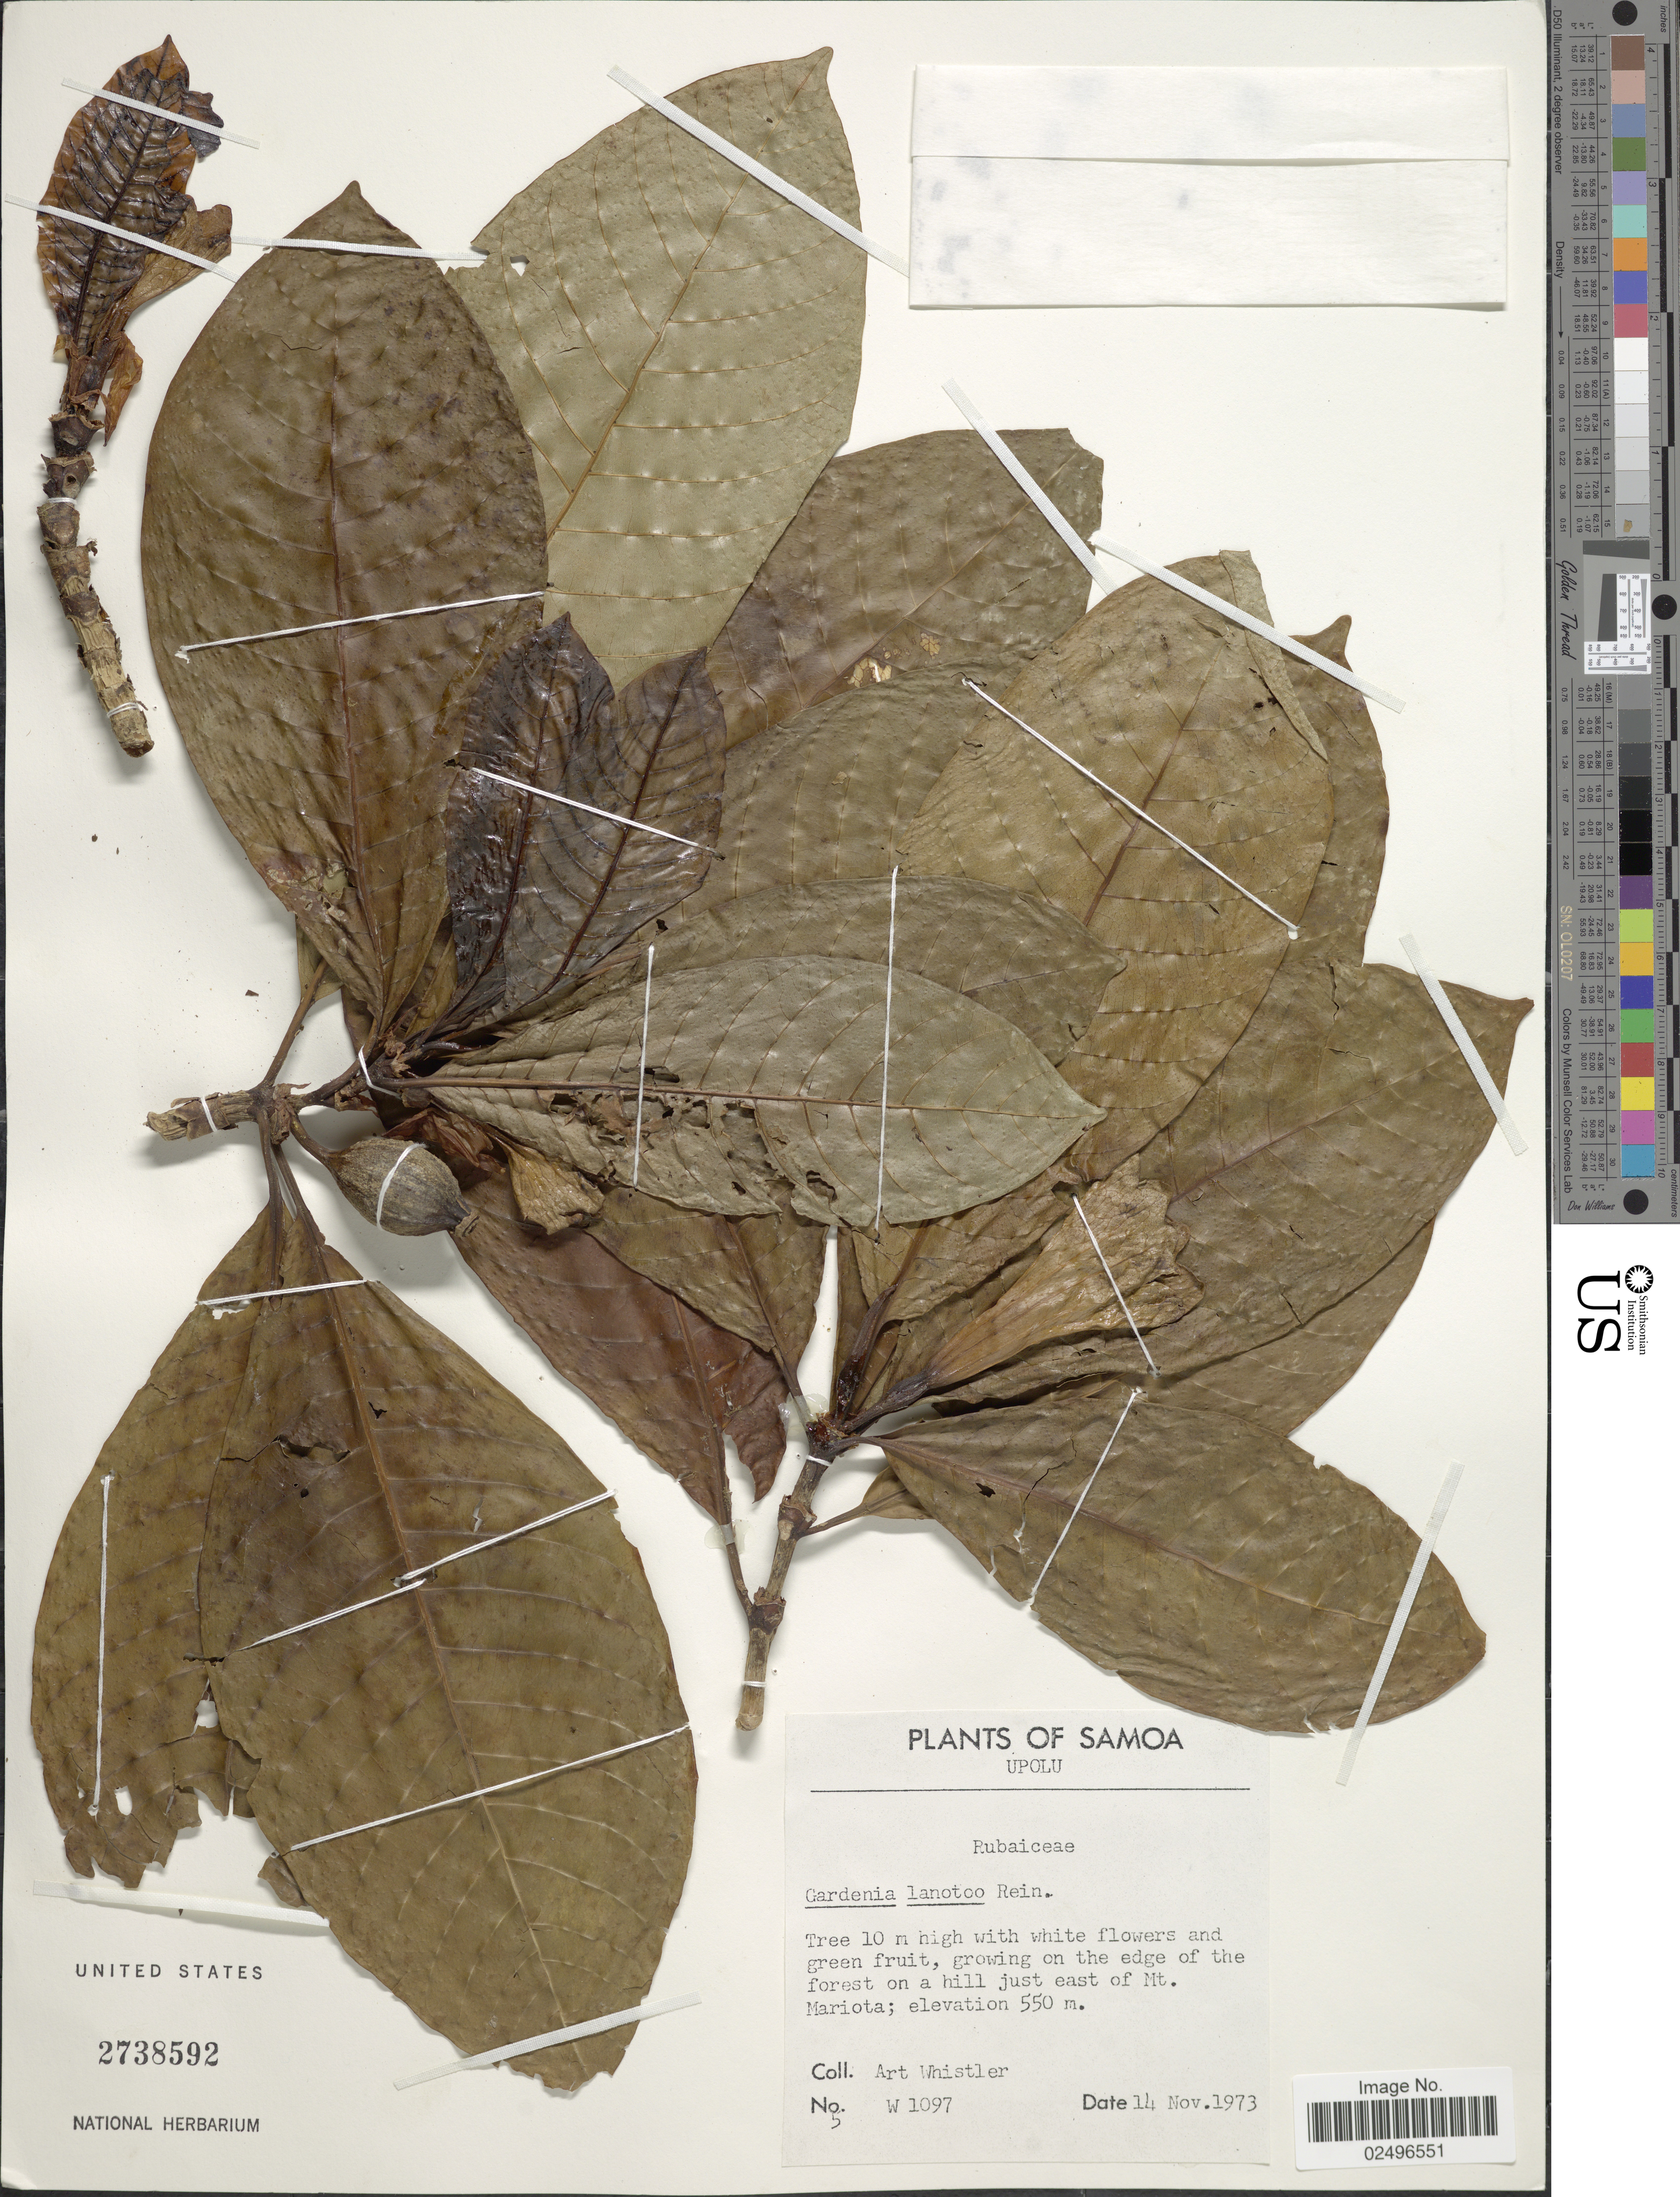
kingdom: Plantae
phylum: Tracheophyta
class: Magnoliopsida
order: Gentianales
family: Rubiaceae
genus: Gardenia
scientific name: Gardenia lanutoo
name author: Reinecke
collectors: A. Whistler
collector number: W 1097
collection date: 1973-11-14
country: Samoa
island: Upolu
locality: Upolu, On the edge of the forest on a hill just east of Mt. Mariota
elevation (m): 550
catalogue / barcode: US 2738592